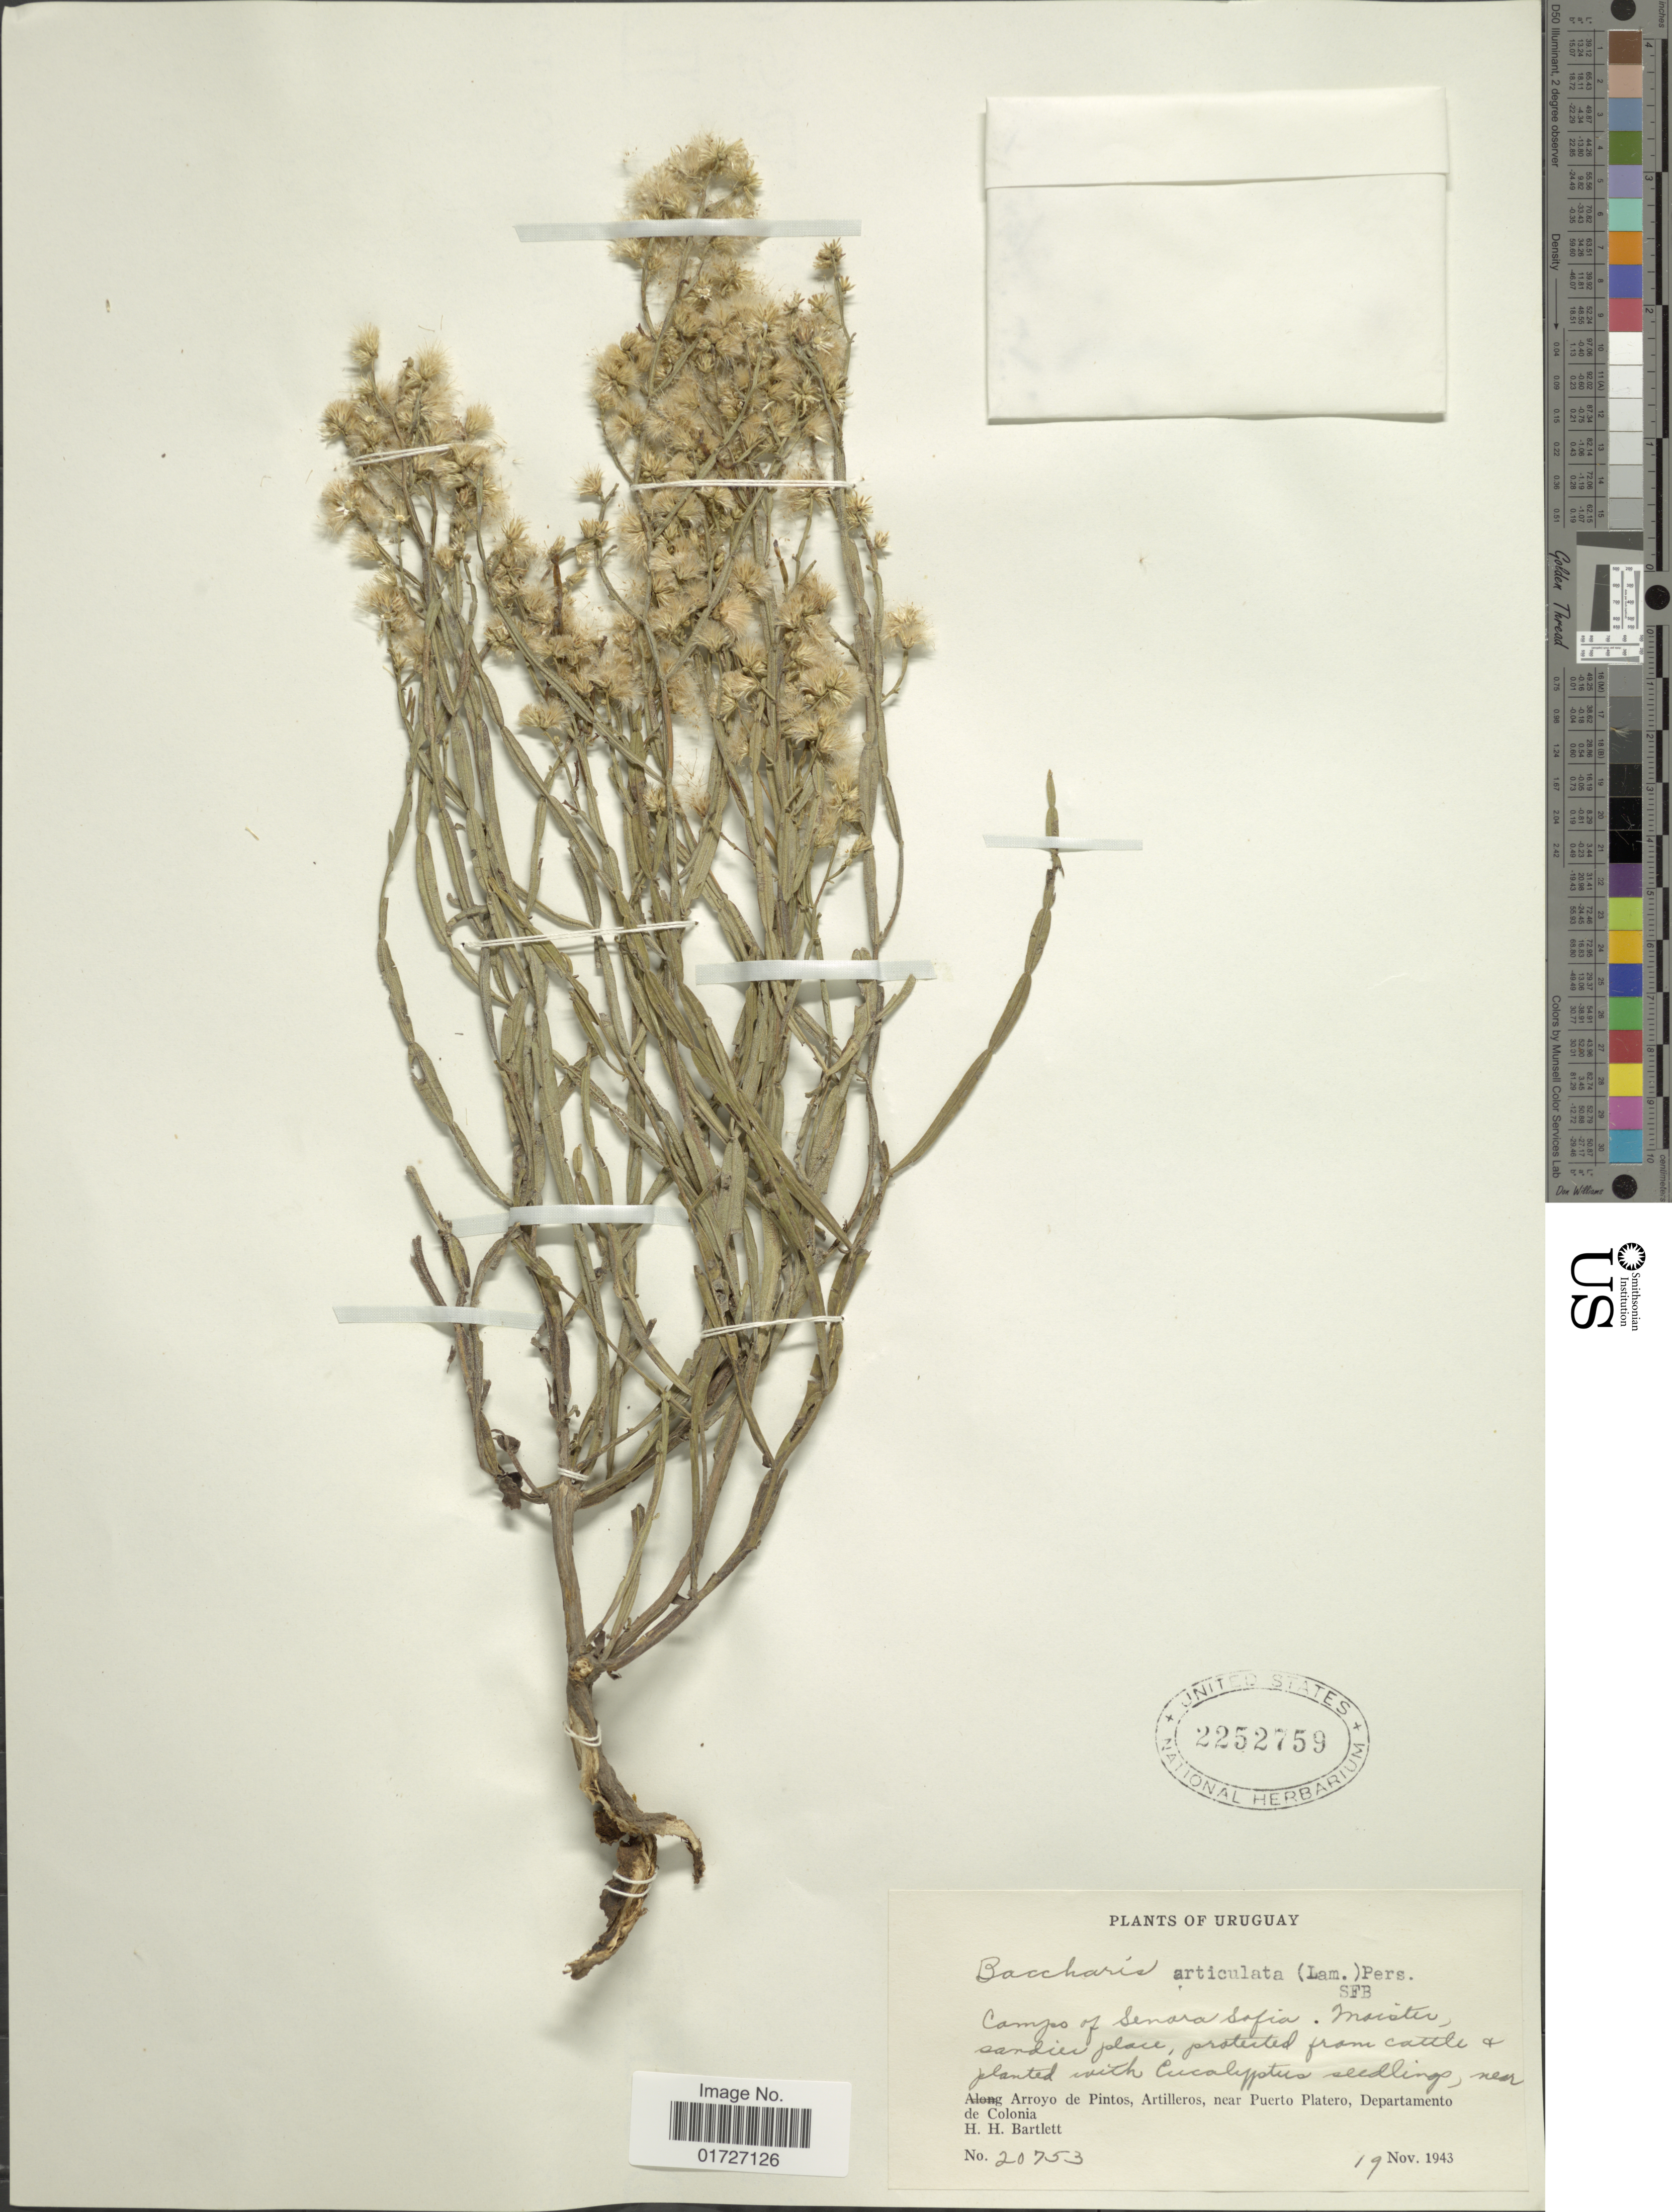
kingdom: Plantae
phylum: Tracheophyta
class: Magnoliopsida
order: Asterales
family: Asteraceae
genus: Baccharis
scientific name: Baccharis articulata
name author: (Lam.) Pers.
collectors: H. H. Bartlett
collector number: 20753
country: Uruguay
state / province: Colonia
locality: Arroyo de Pintos, Artilleros, near Puerto Platero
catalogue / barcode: US 2252759